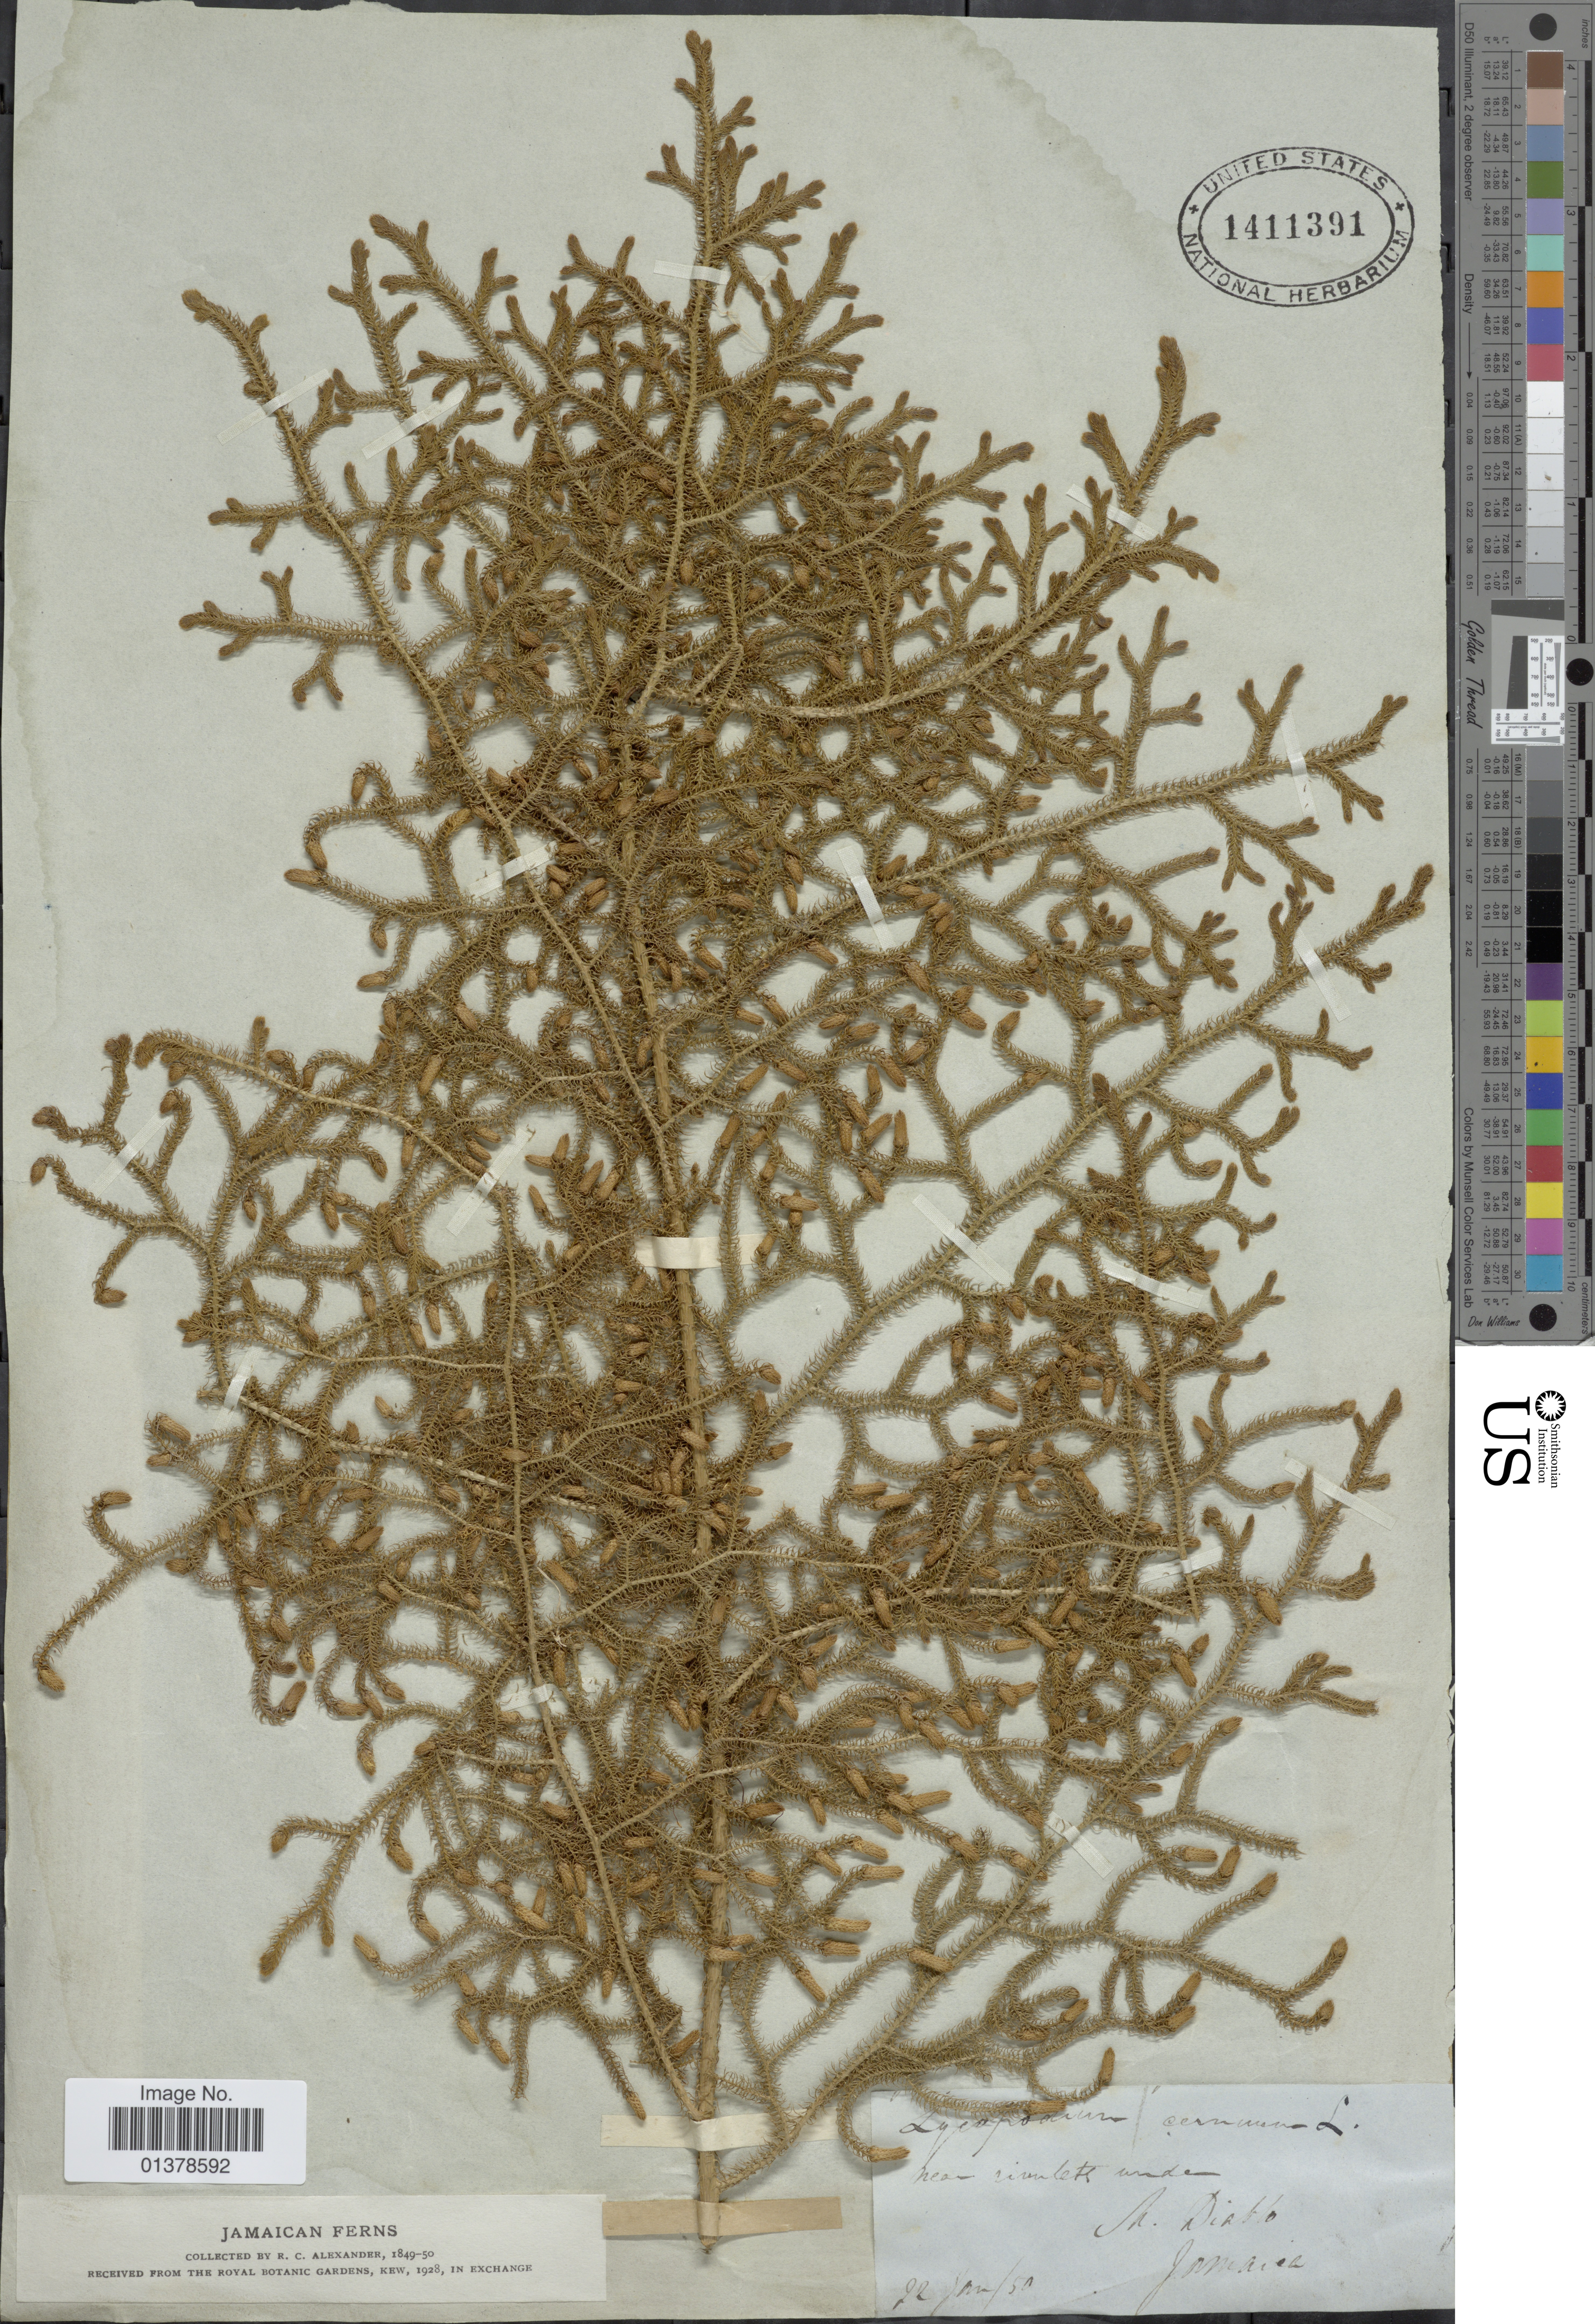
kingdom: Plantae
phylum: Tracheophyta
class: Lycopodiopsida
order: Lycopodiales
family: Lycopodiaceae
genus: Palhinhaea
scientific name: Palhinhaea cernua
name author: (L.) Vasc. & Franco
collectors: R. C. Alexander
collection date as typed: Transcribed d/m/y: 22/1/50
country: Jamaica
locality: Near Diablo